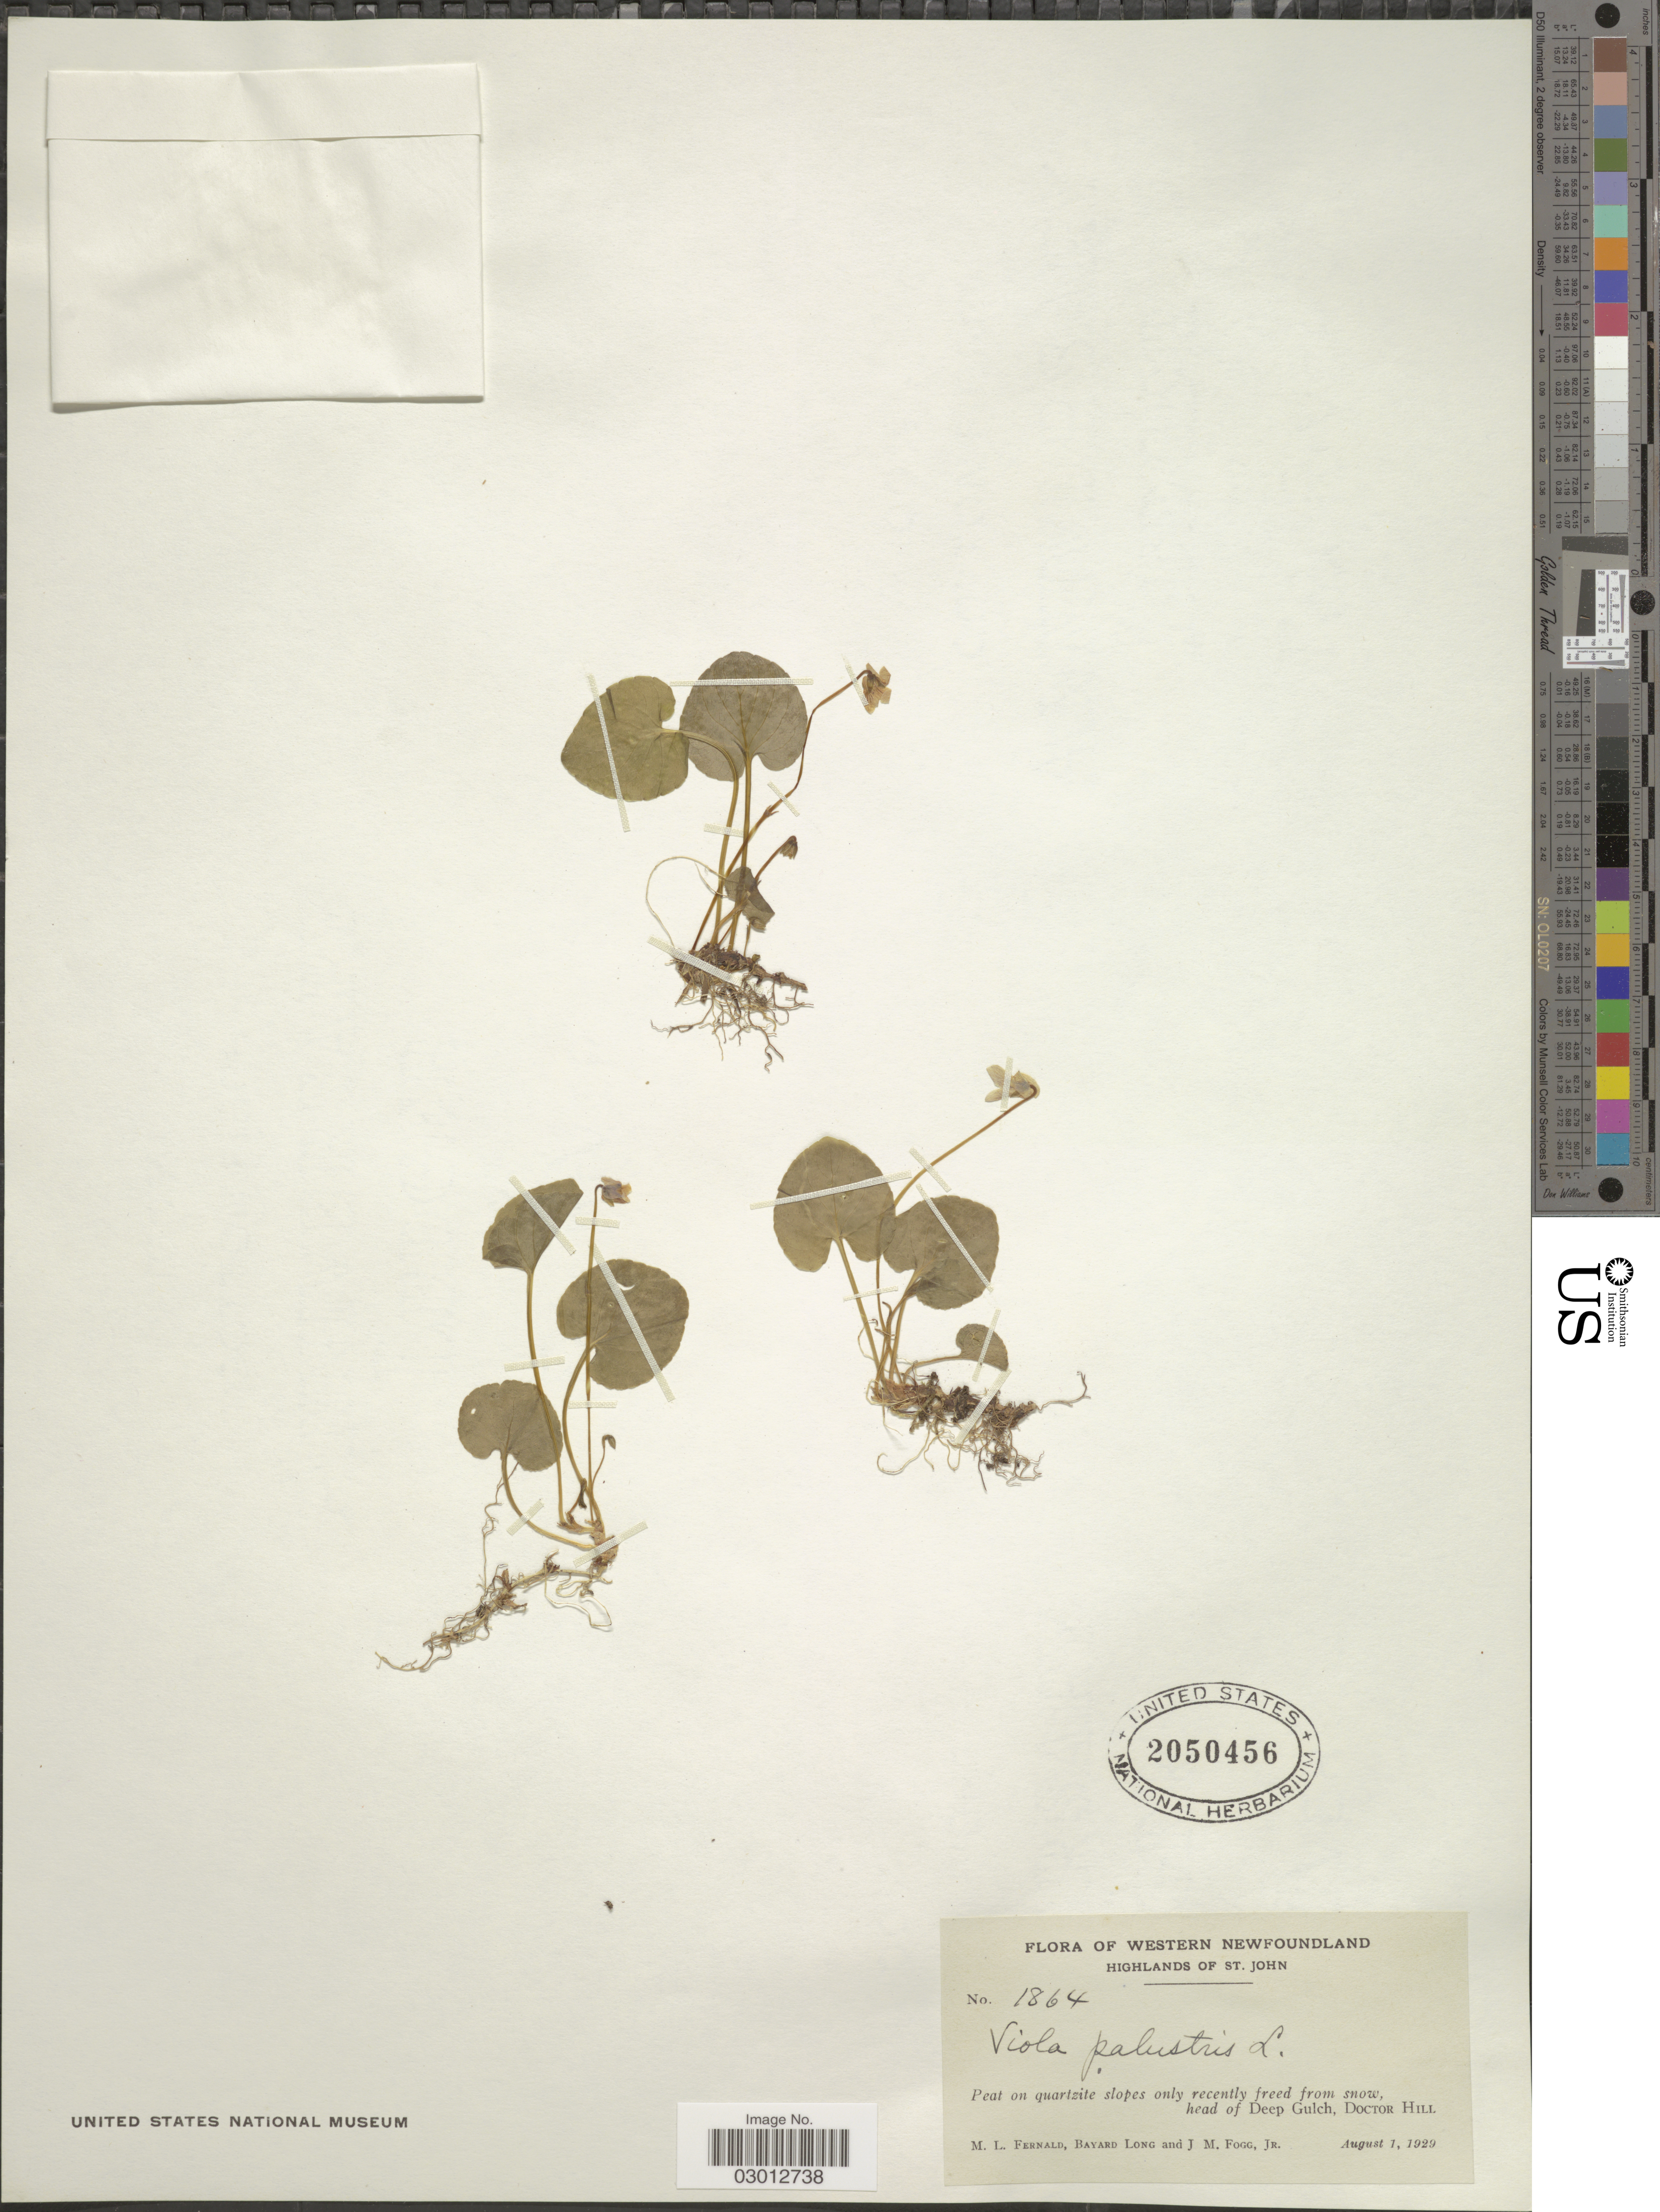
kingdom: Plantae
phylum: Tracheophyta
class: Magnoliopsida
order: Malpighiales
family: Violaceae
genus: Viola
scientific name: Viola palustris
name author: L.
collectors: M. L. Fernald, B. Long & J. Fogg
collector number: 1864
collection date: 1929-08-01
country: Canada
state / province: Newfoundland and Labrador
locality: Western Newfoundland, Highlands of St. John, Peat on quartize slopes only recently freed from snow, head of Deep Gulch, Doctor Hill.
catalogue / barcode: US 2050456